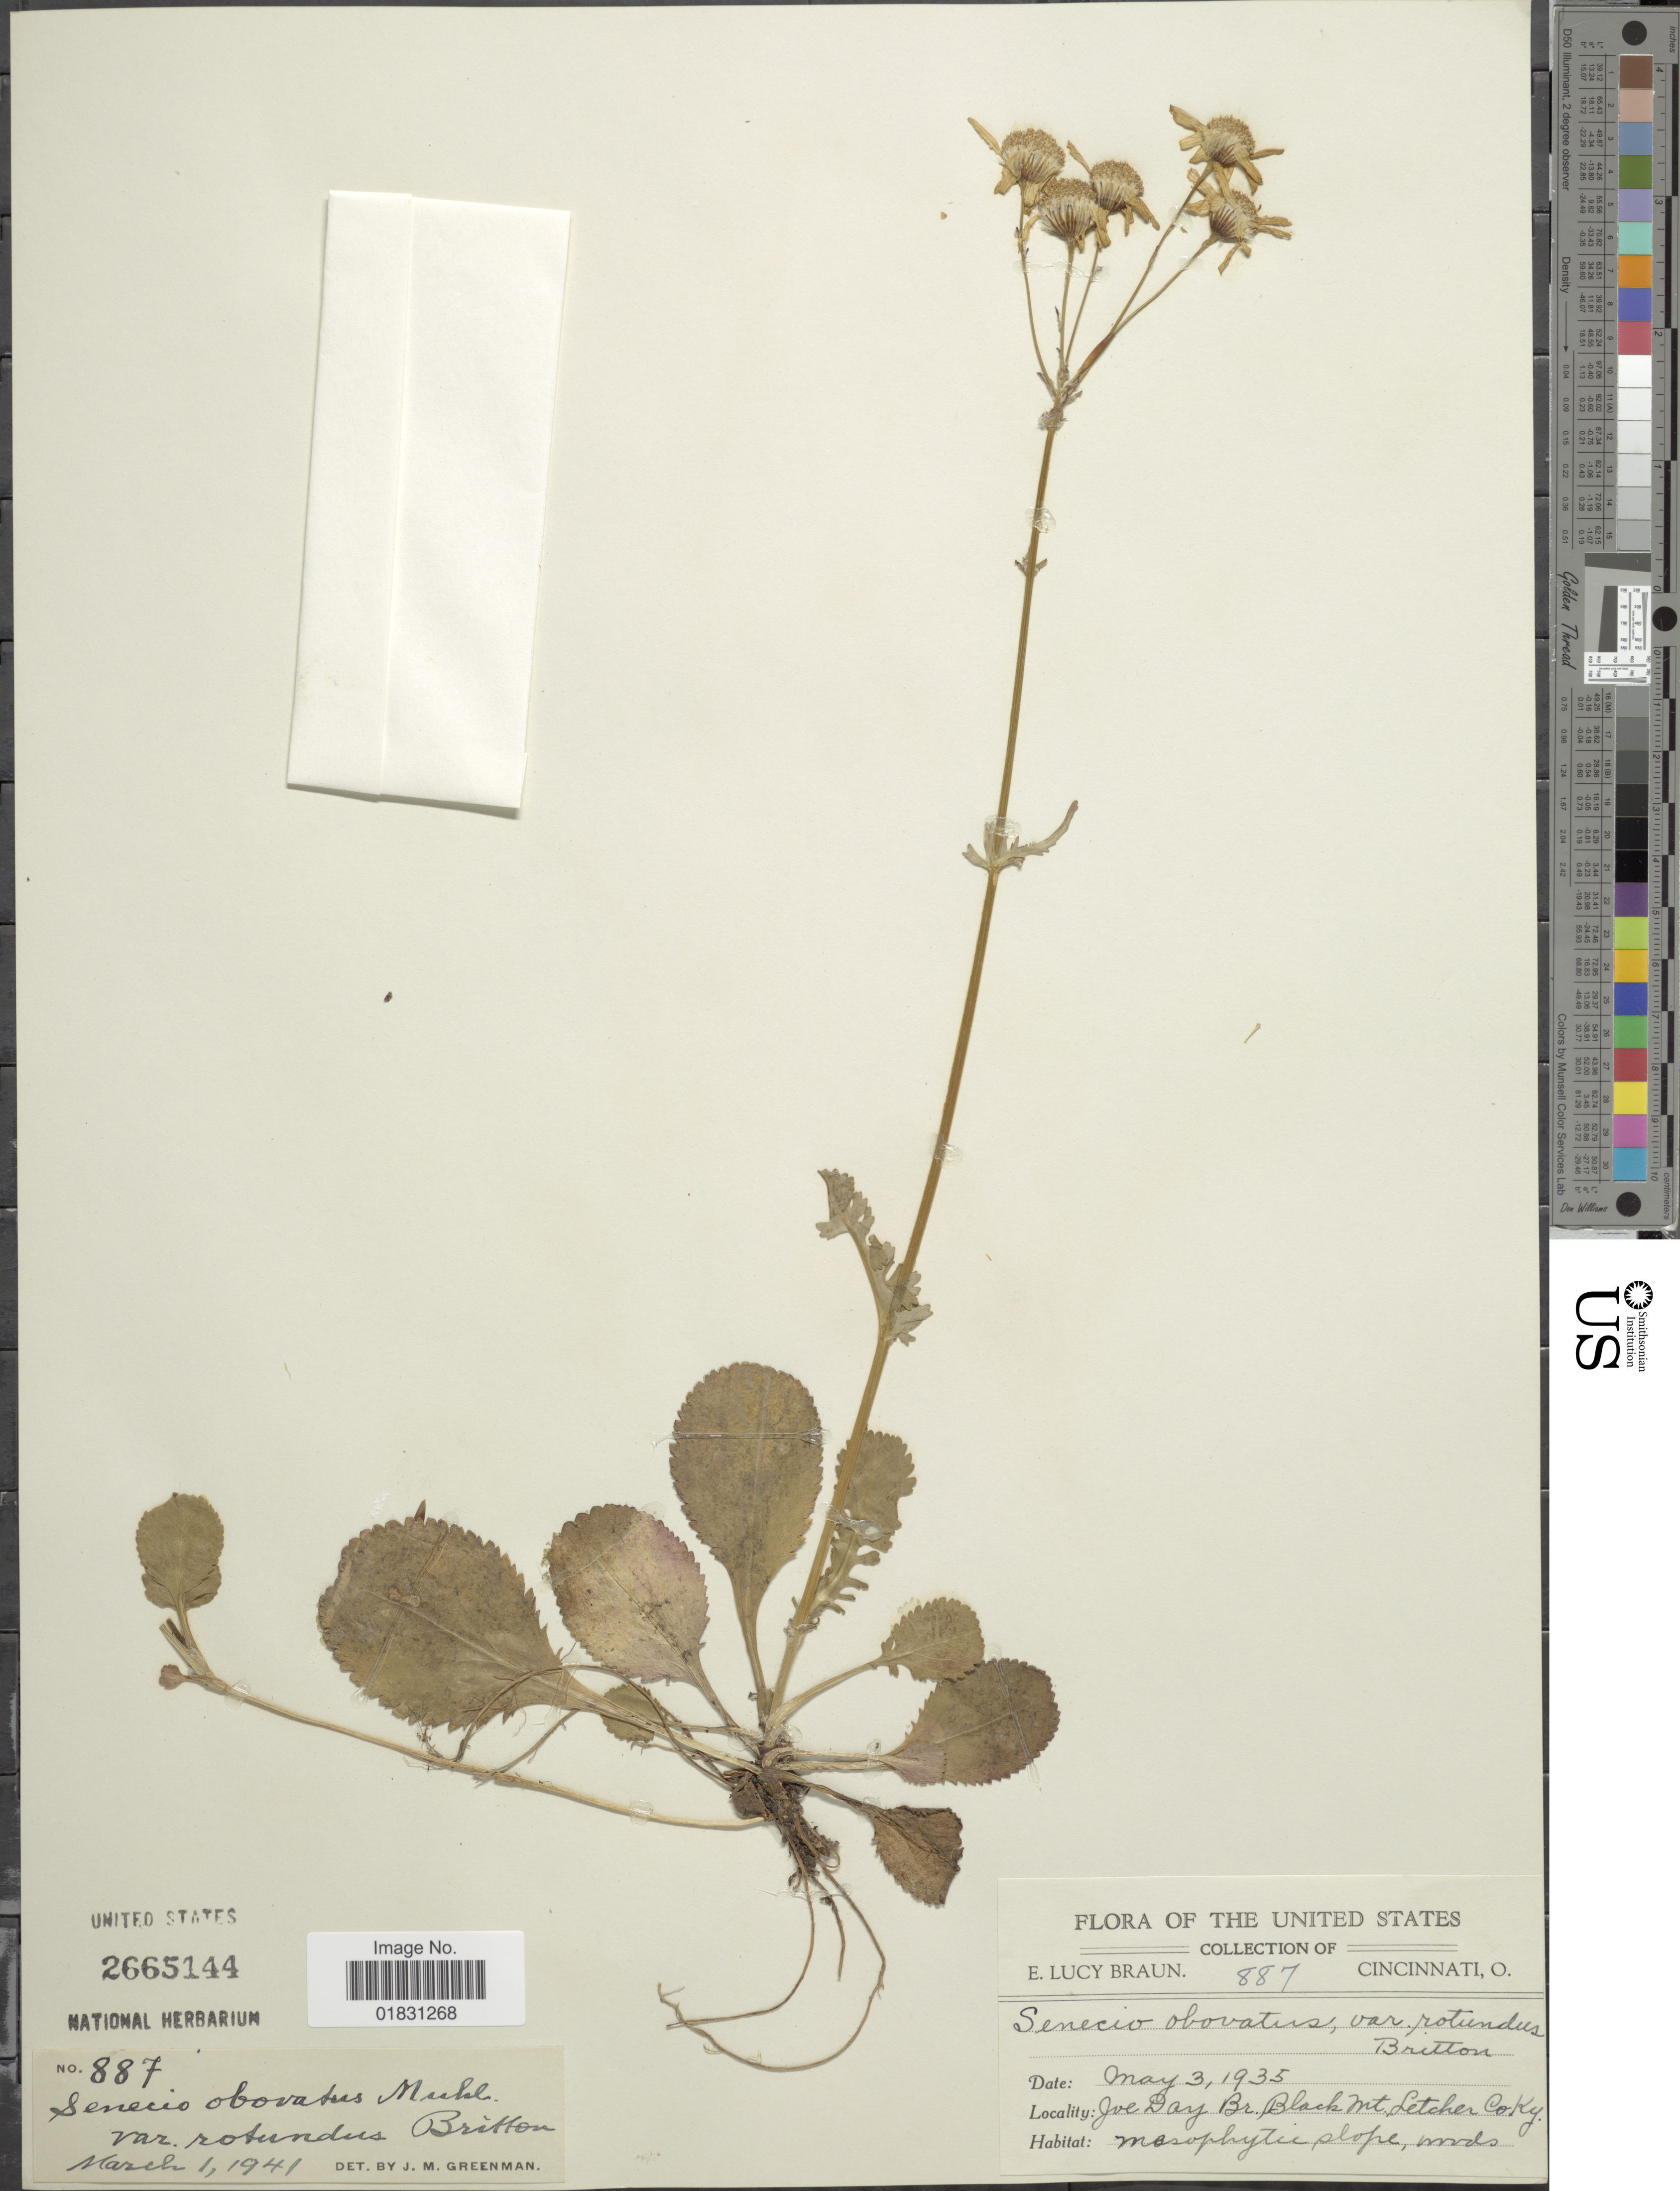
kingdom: Plantae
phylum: Tracheophyta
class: Magnoliopsida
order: Asterales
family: Asteraceae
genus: Packera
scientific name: Packera obovata var. rotundus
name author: Britton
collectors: E. L. Braun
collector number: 887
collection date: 1935-05-03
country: United States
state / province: Kentucky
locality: Ive Day Br. Black Mt, Letcher Co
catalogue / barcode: US 2665144